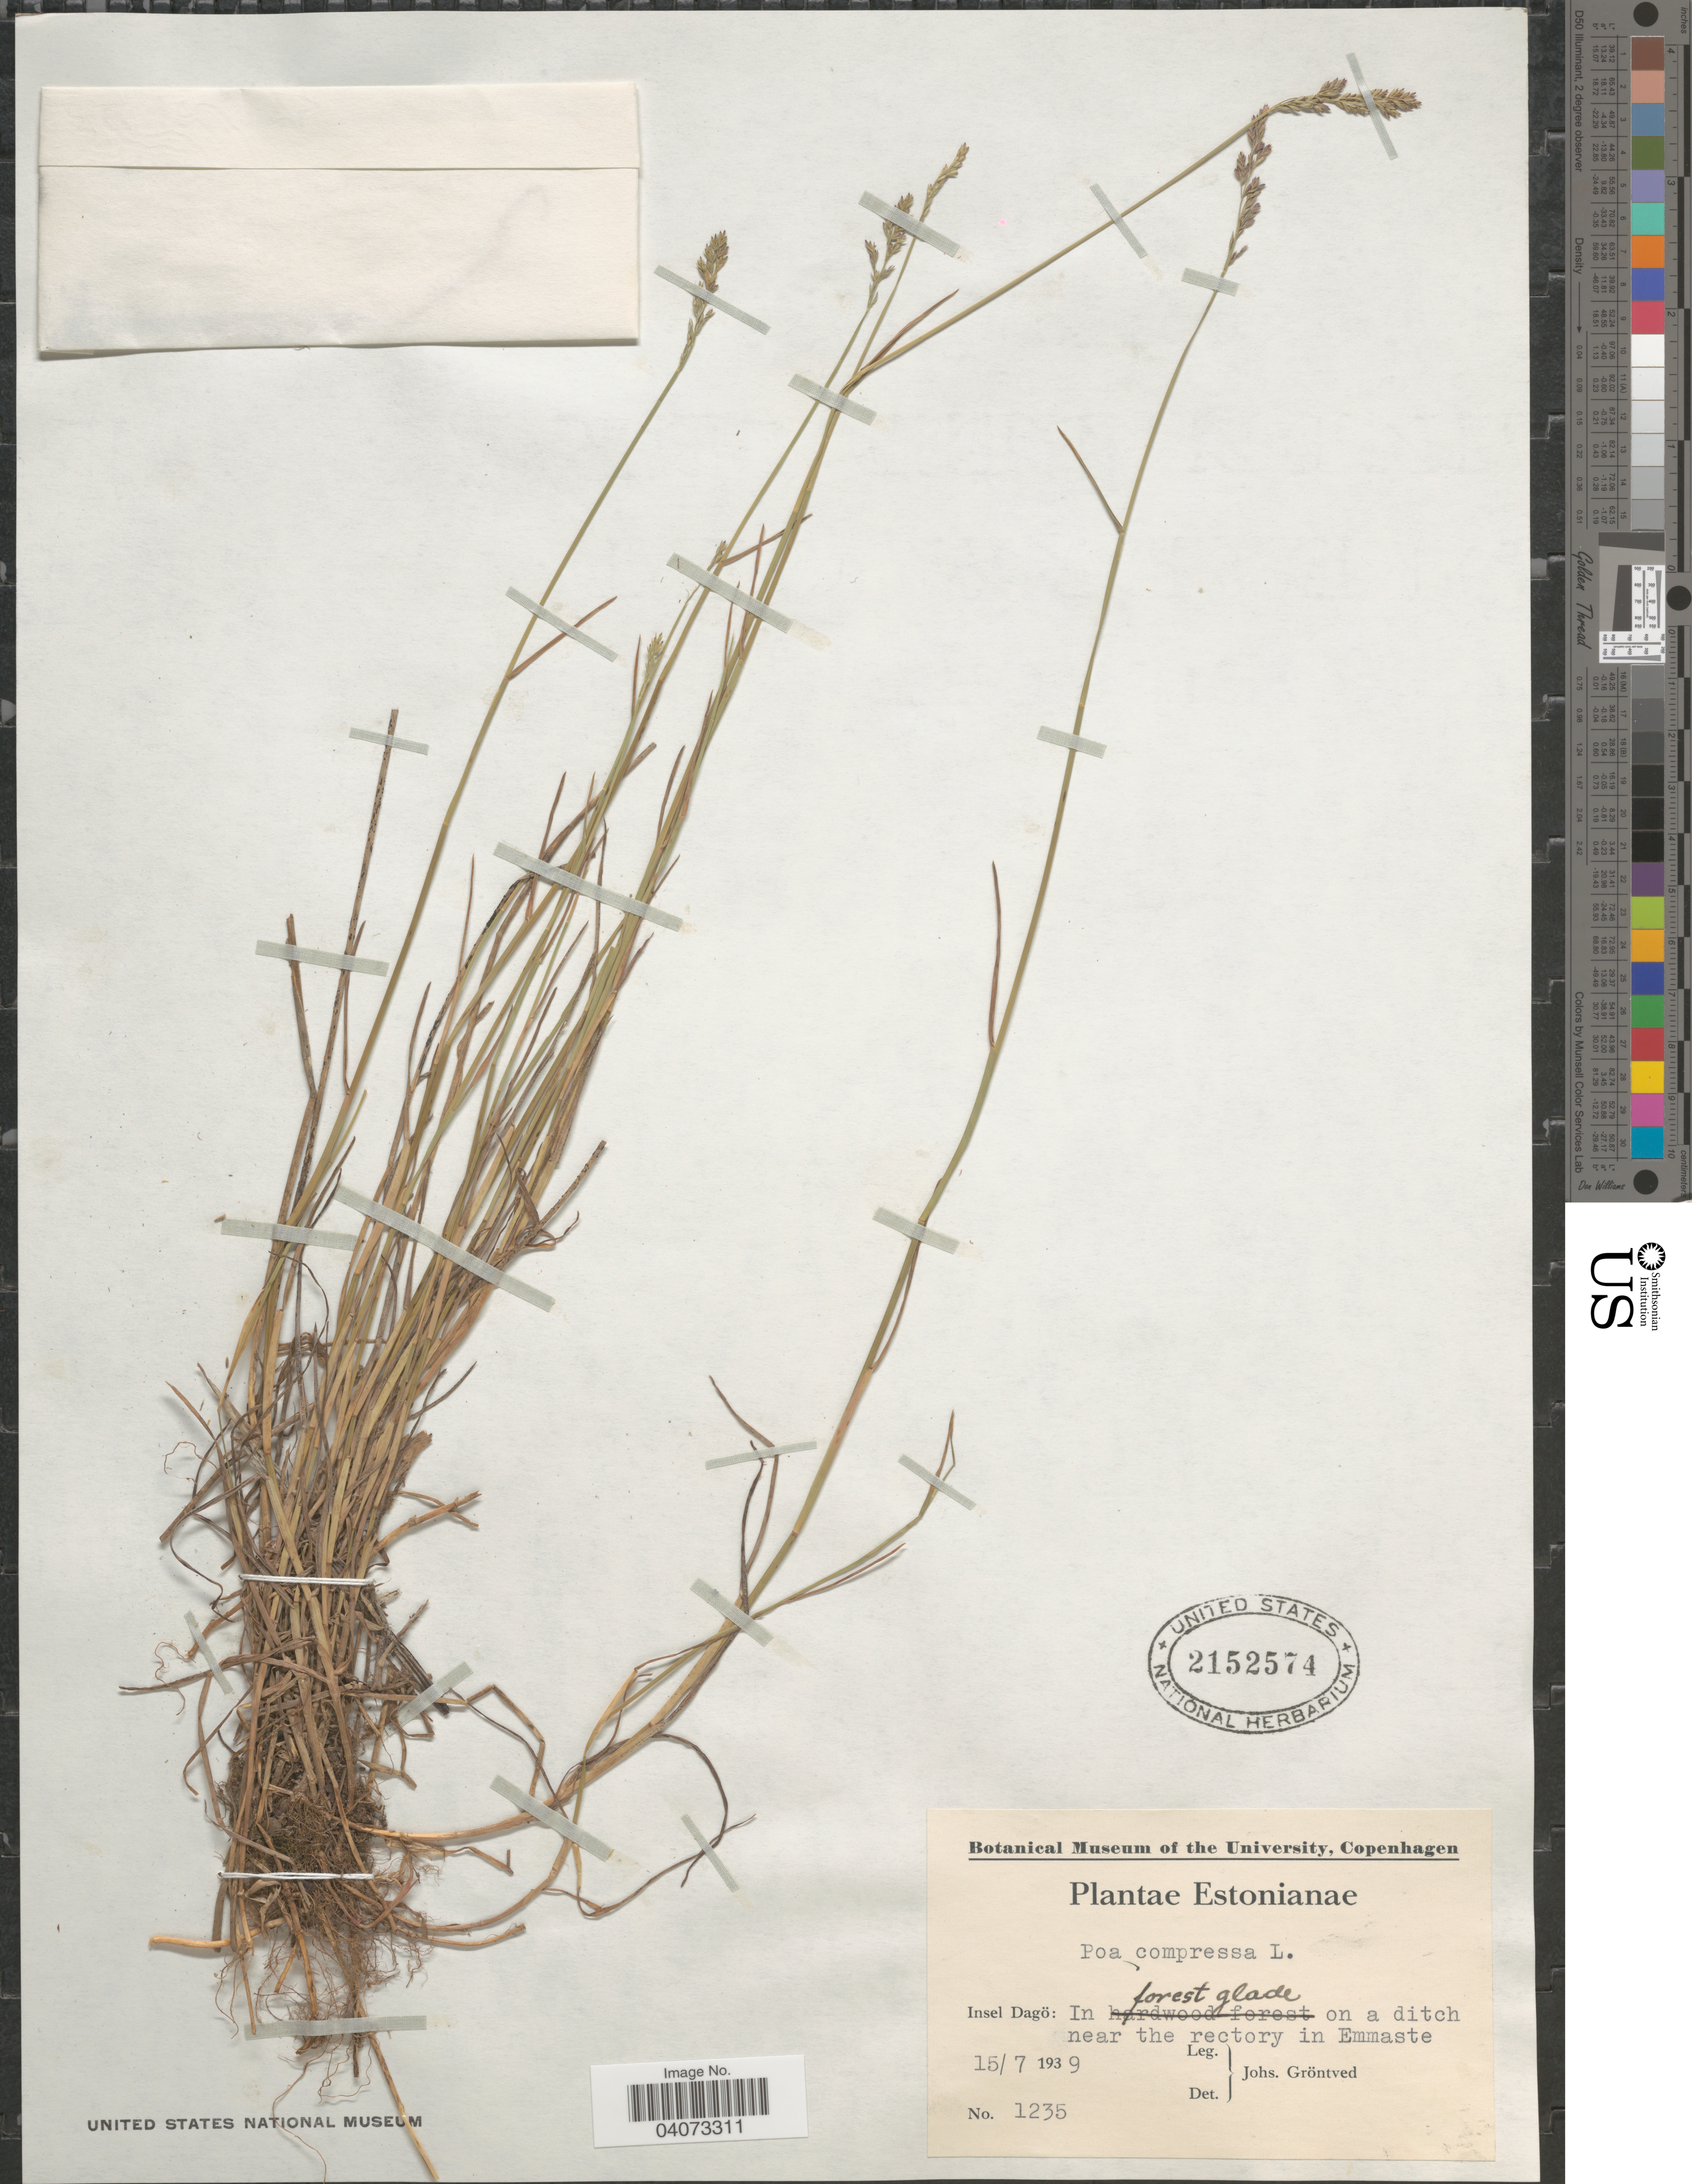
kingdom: Plantae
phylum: Tracheophyta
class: Liliopsida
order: Poales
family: Poaceae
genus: Poa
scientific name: Poa compressa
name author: L.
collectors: J. Gröntved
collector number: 1235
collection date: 1939-07-15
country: Estonia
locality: Insel Dagö: In forest glade on a ditch near the rectory in Emmaste.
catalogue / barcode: US 2152574